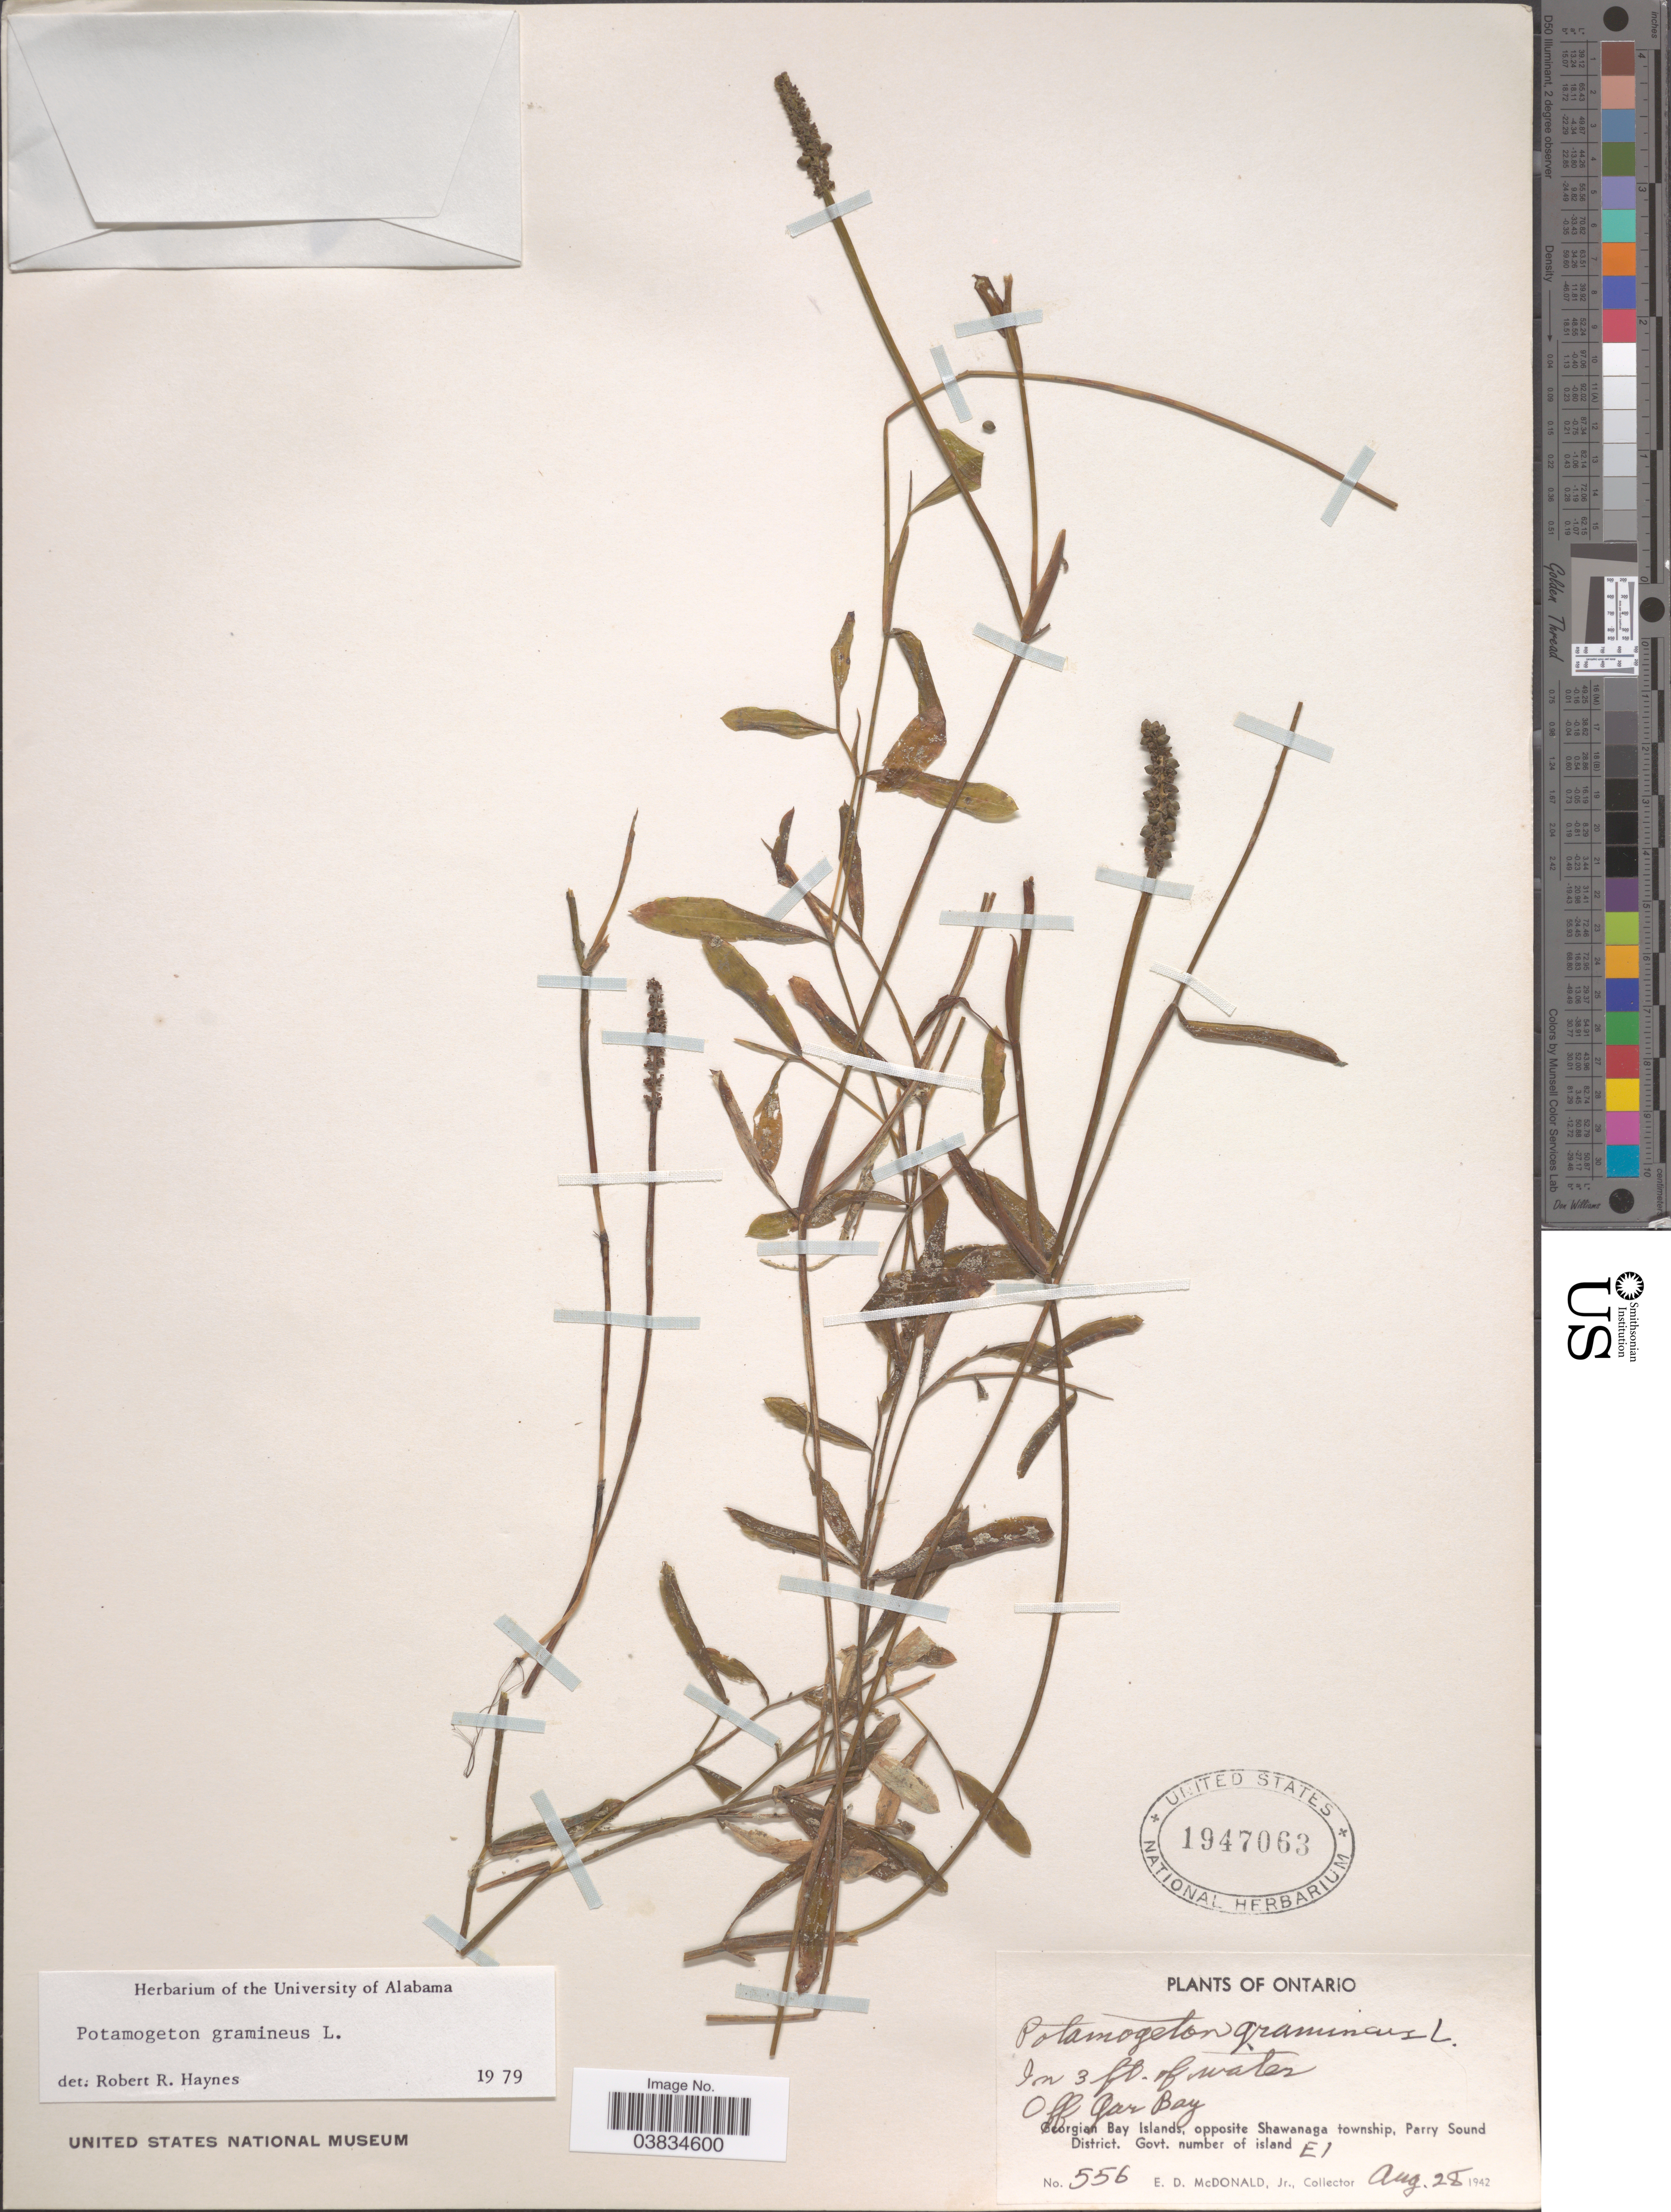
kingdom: Plantae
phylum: Tracheophyta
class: Liliopsida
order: Alismatales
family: Potamogetonaceae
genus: Potamogeton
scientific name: Potamogeton gramineus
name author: L.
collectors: E. D. McDonald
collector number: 556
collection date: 1942-08-28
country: Canada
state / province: Ontario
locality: Off Gar Bay. Georgian Bay Islands, opposite Shawanaga township, Parry Sound District. Govt. number of island E1.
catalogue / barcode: US 1947063